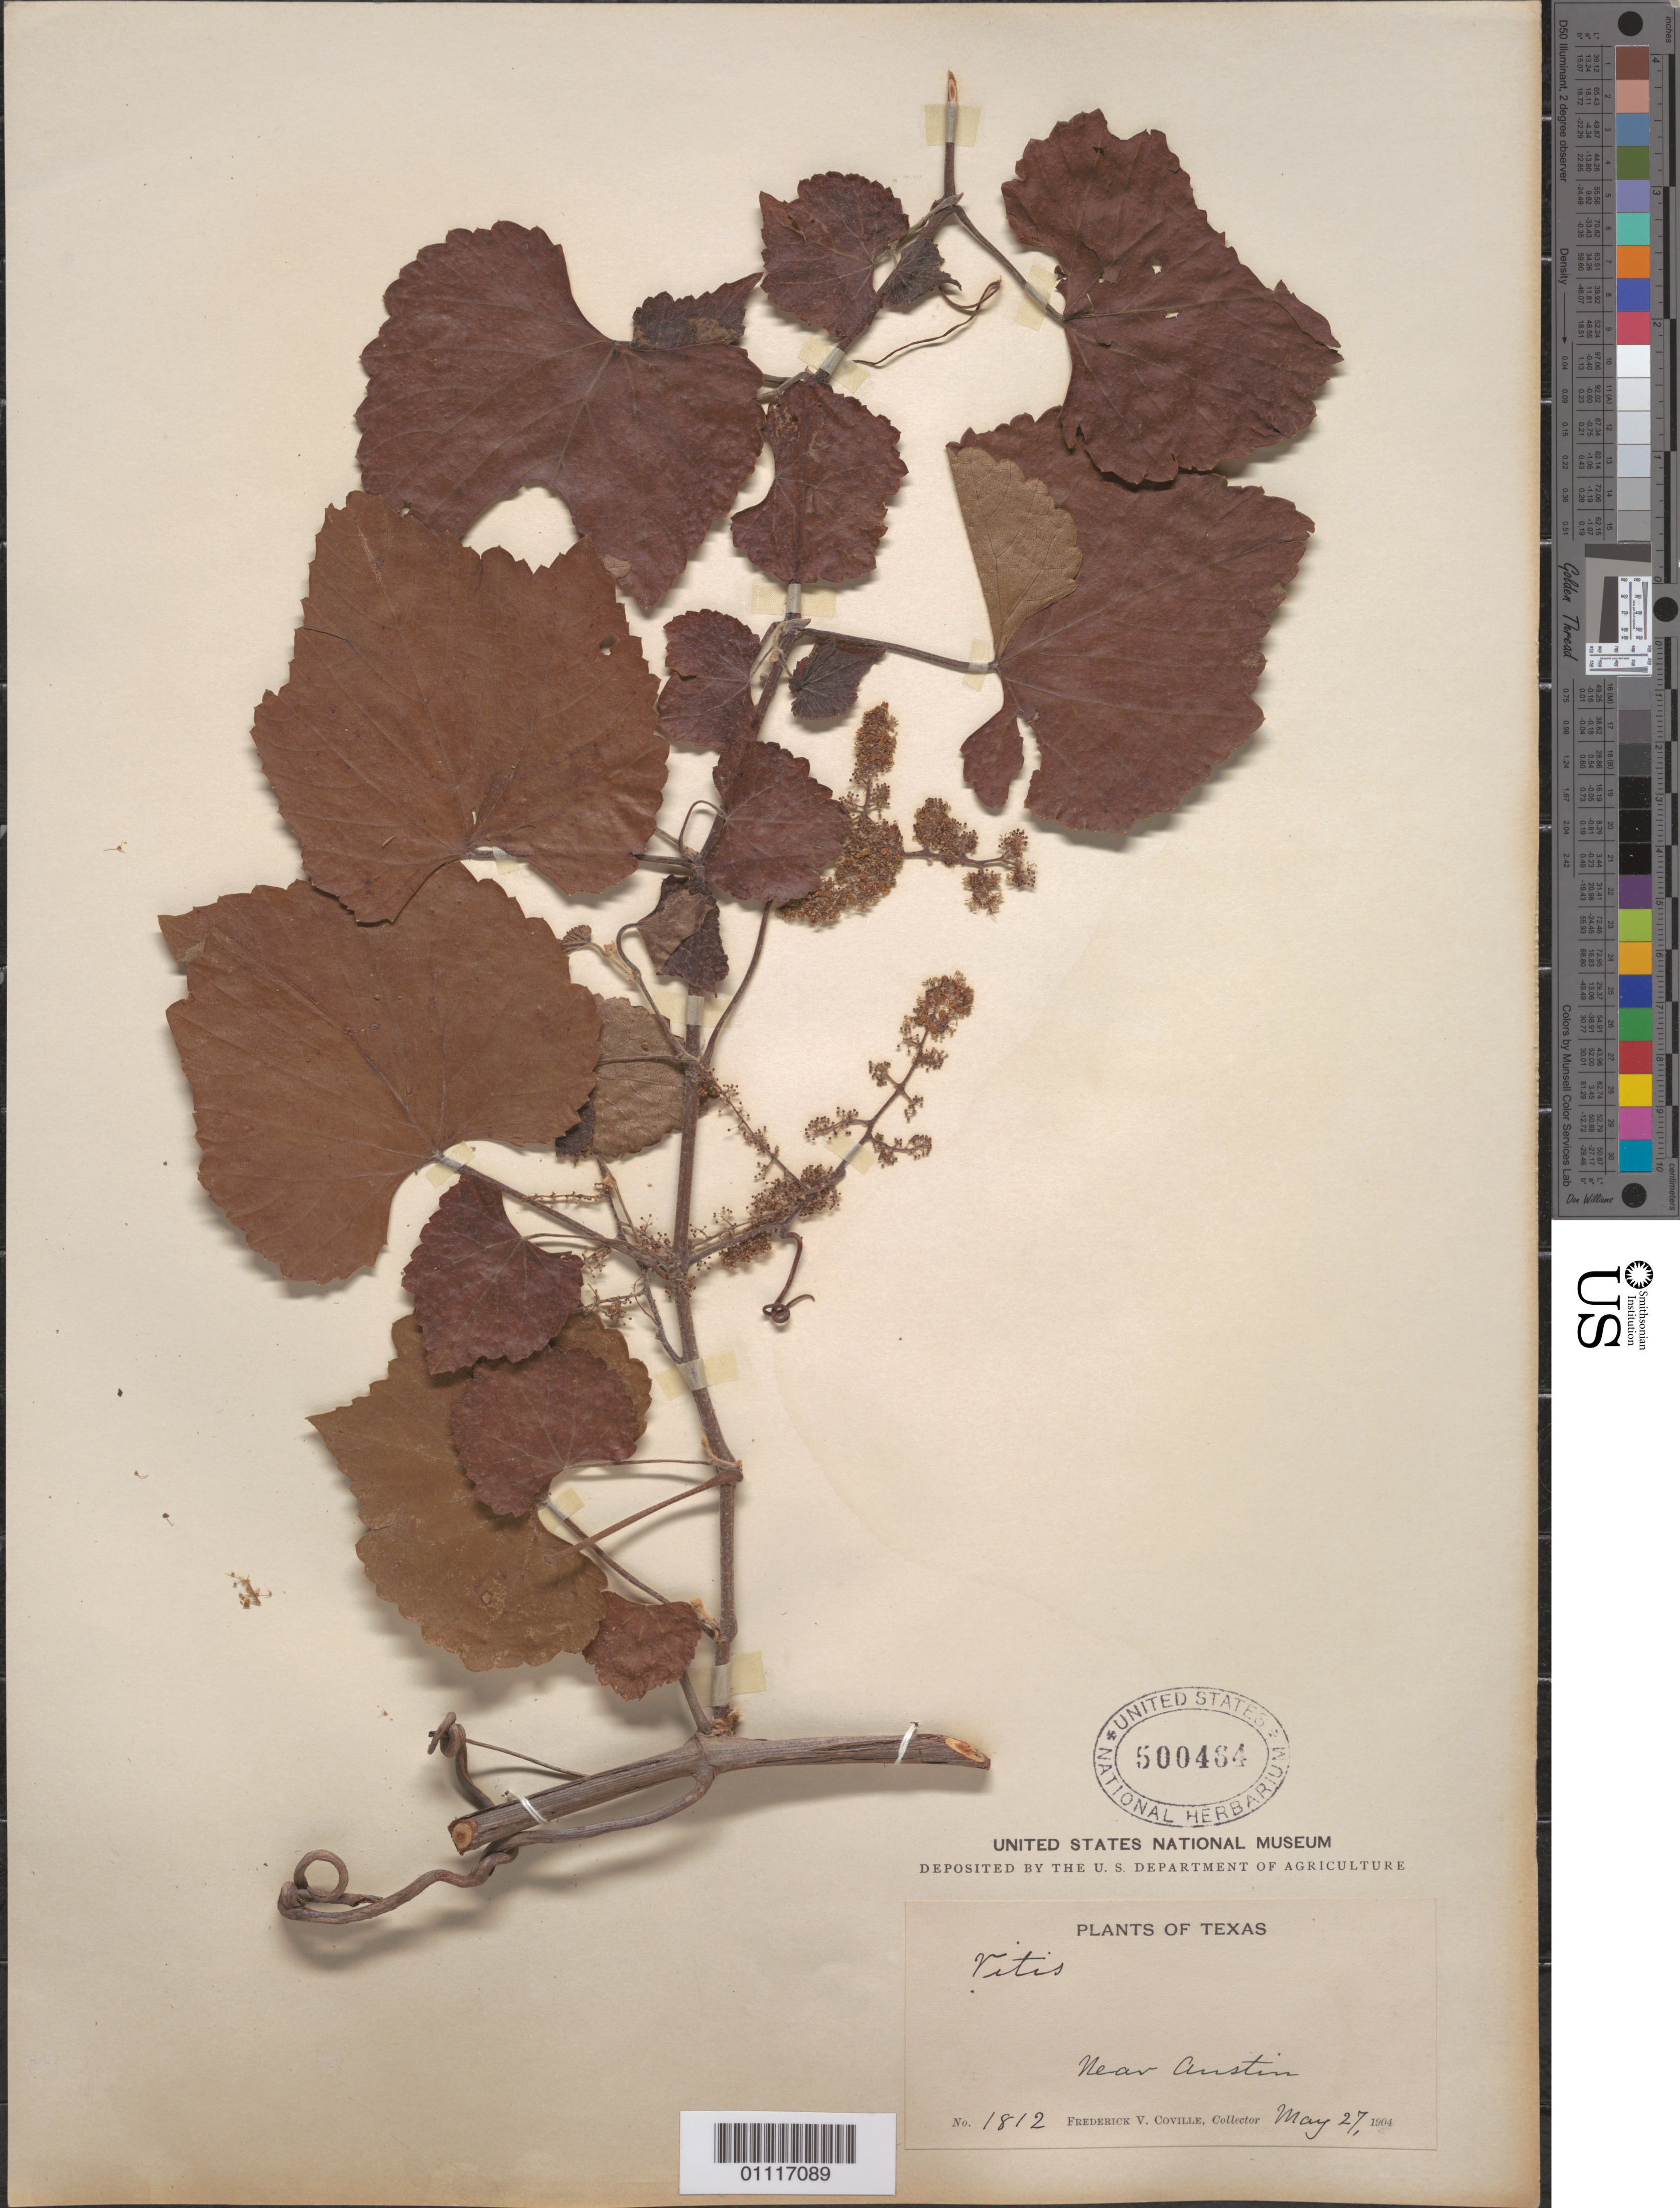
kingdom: Plantae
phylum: Tracheophyta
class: Magnoliopsida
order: Vitales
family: Vitaceae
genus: Vitis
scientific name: Vitis cordifolia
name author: Michx.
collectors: F. V. Coville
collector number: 1812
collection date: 1904-05-27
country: United States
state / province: Texas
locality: near Austin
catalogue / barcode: US 500464